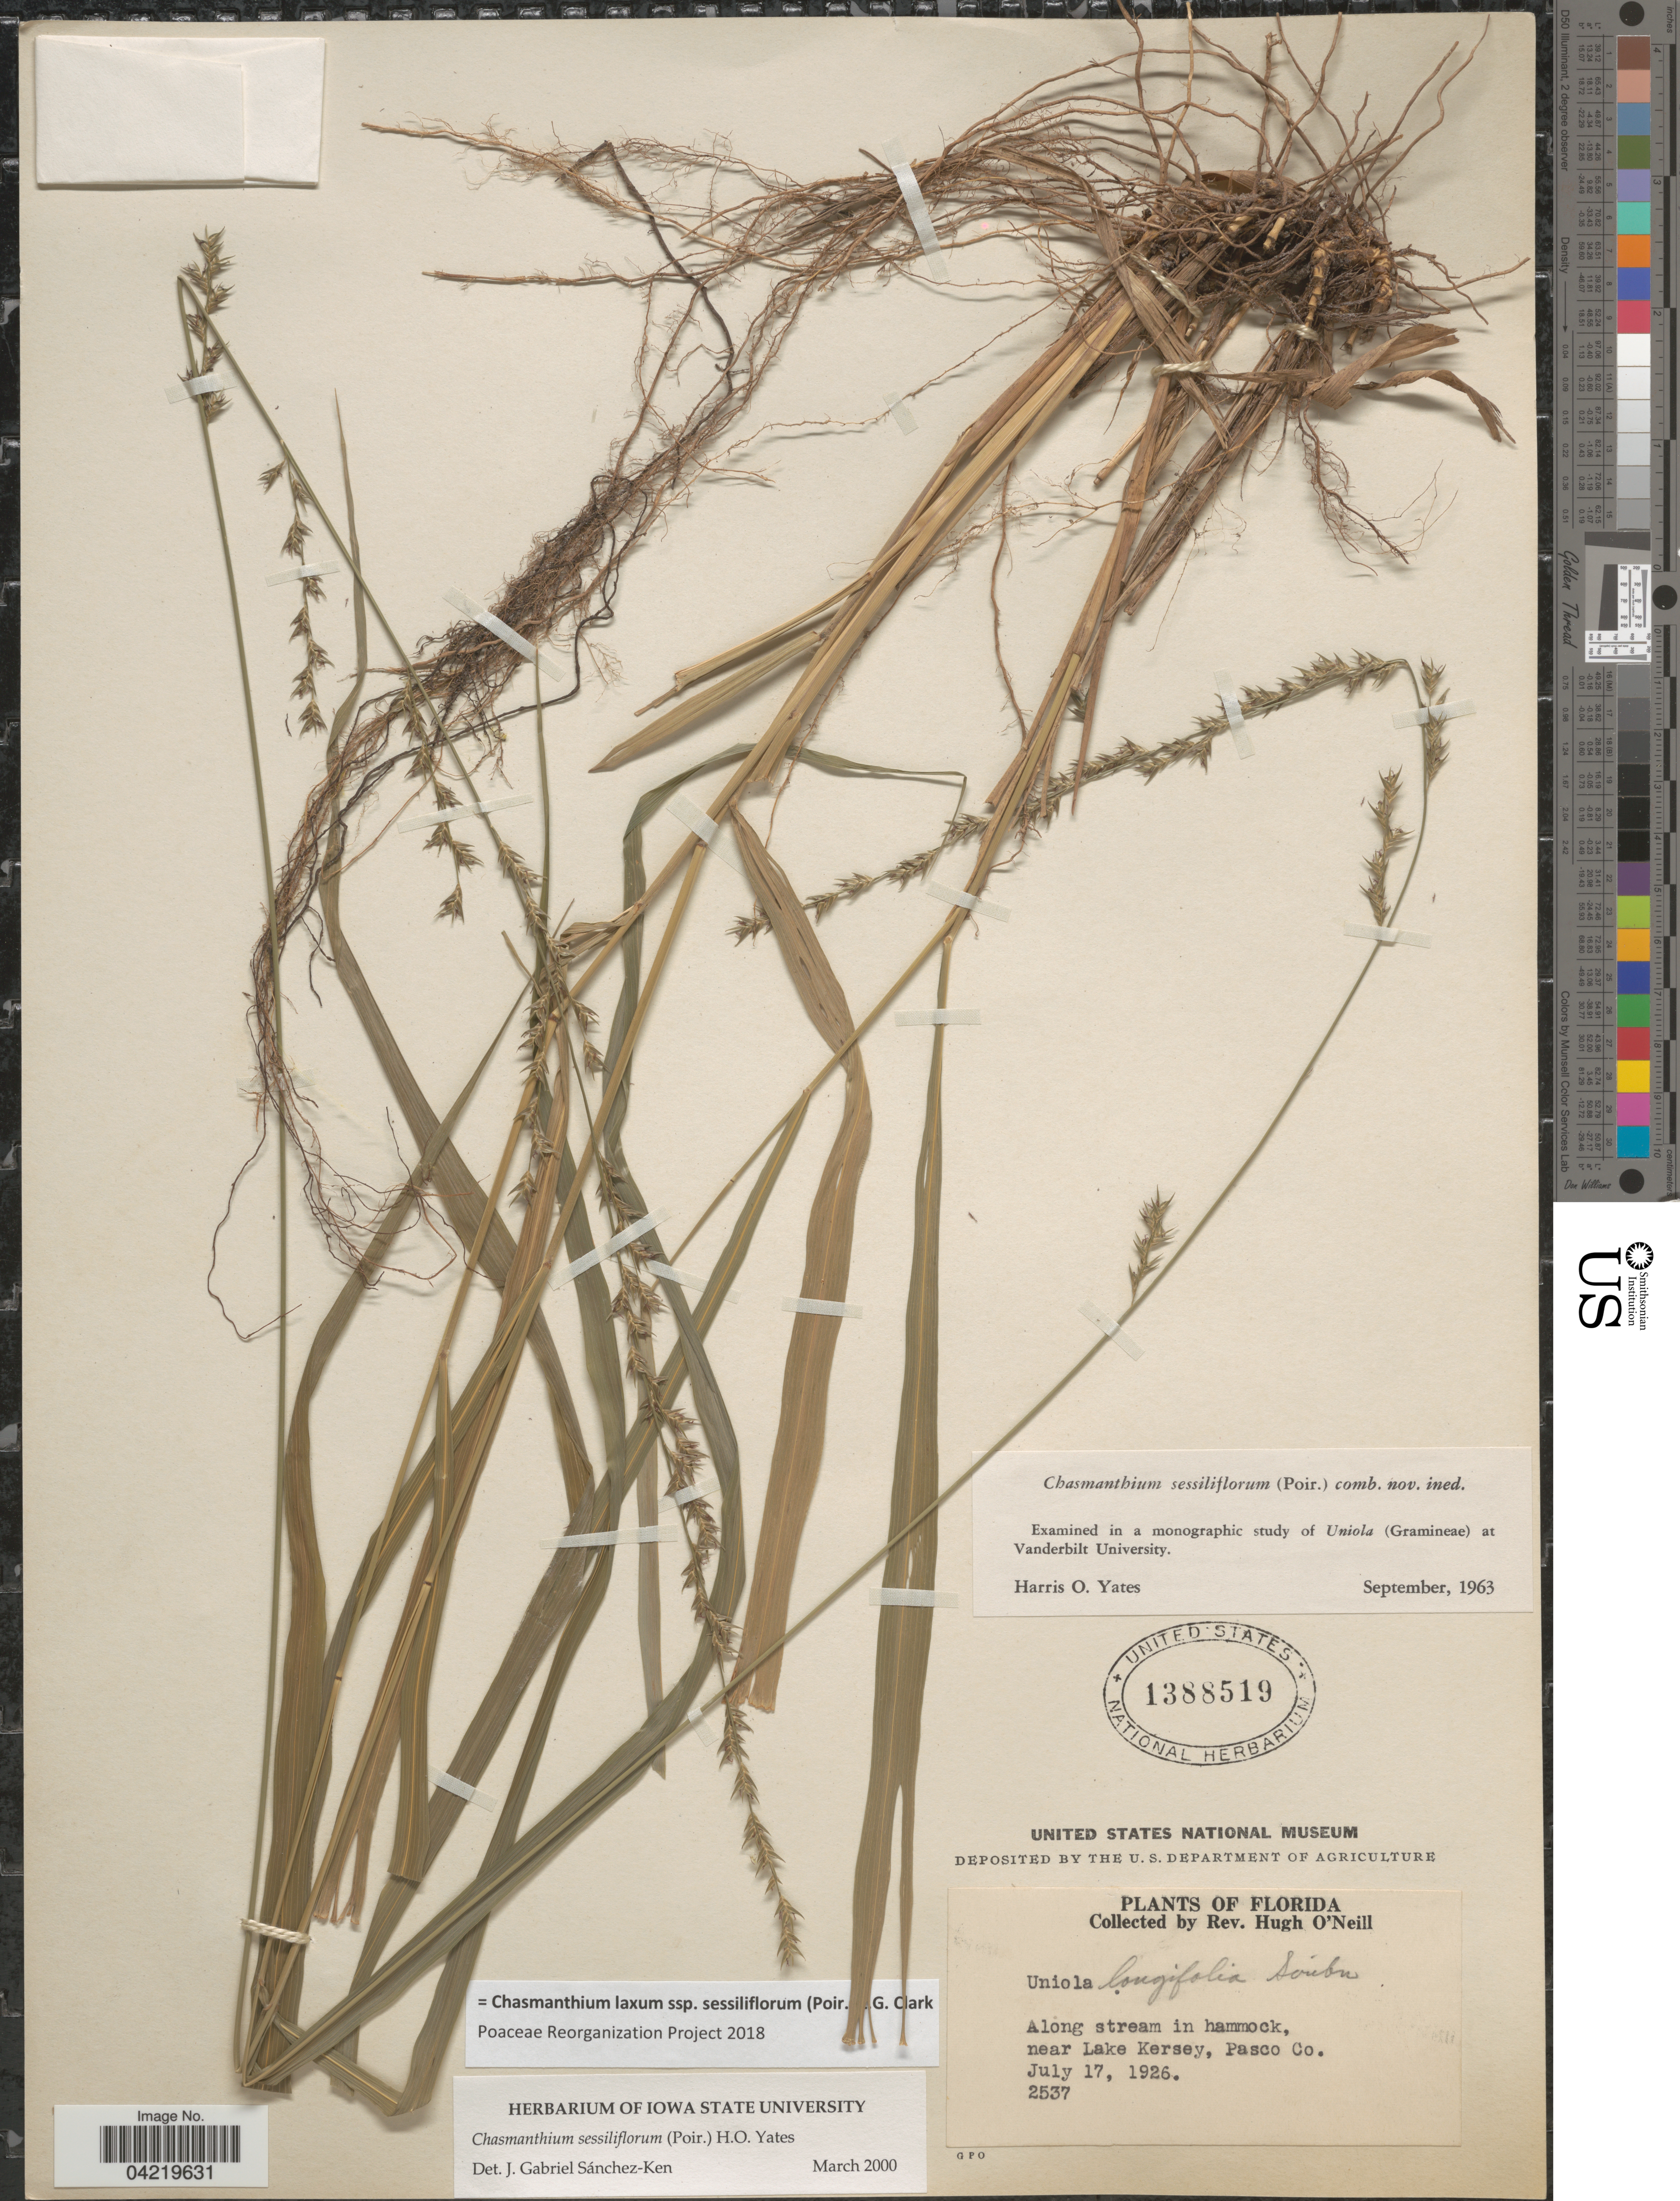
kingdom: Plantae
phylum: Tracheophyta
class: Liliopsida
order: Poales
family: Poaceae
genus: Chasmanthium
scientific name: Chasmanthium laxum subsp. sessiliflorum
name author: (L.) H.O. Yates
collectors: H. O'Neill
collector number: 2537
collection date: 1926-07-17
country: United States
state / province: Florida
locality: Along stream in hammock, near Lake Kersey, Pasco Co.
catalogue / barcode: US 1388519